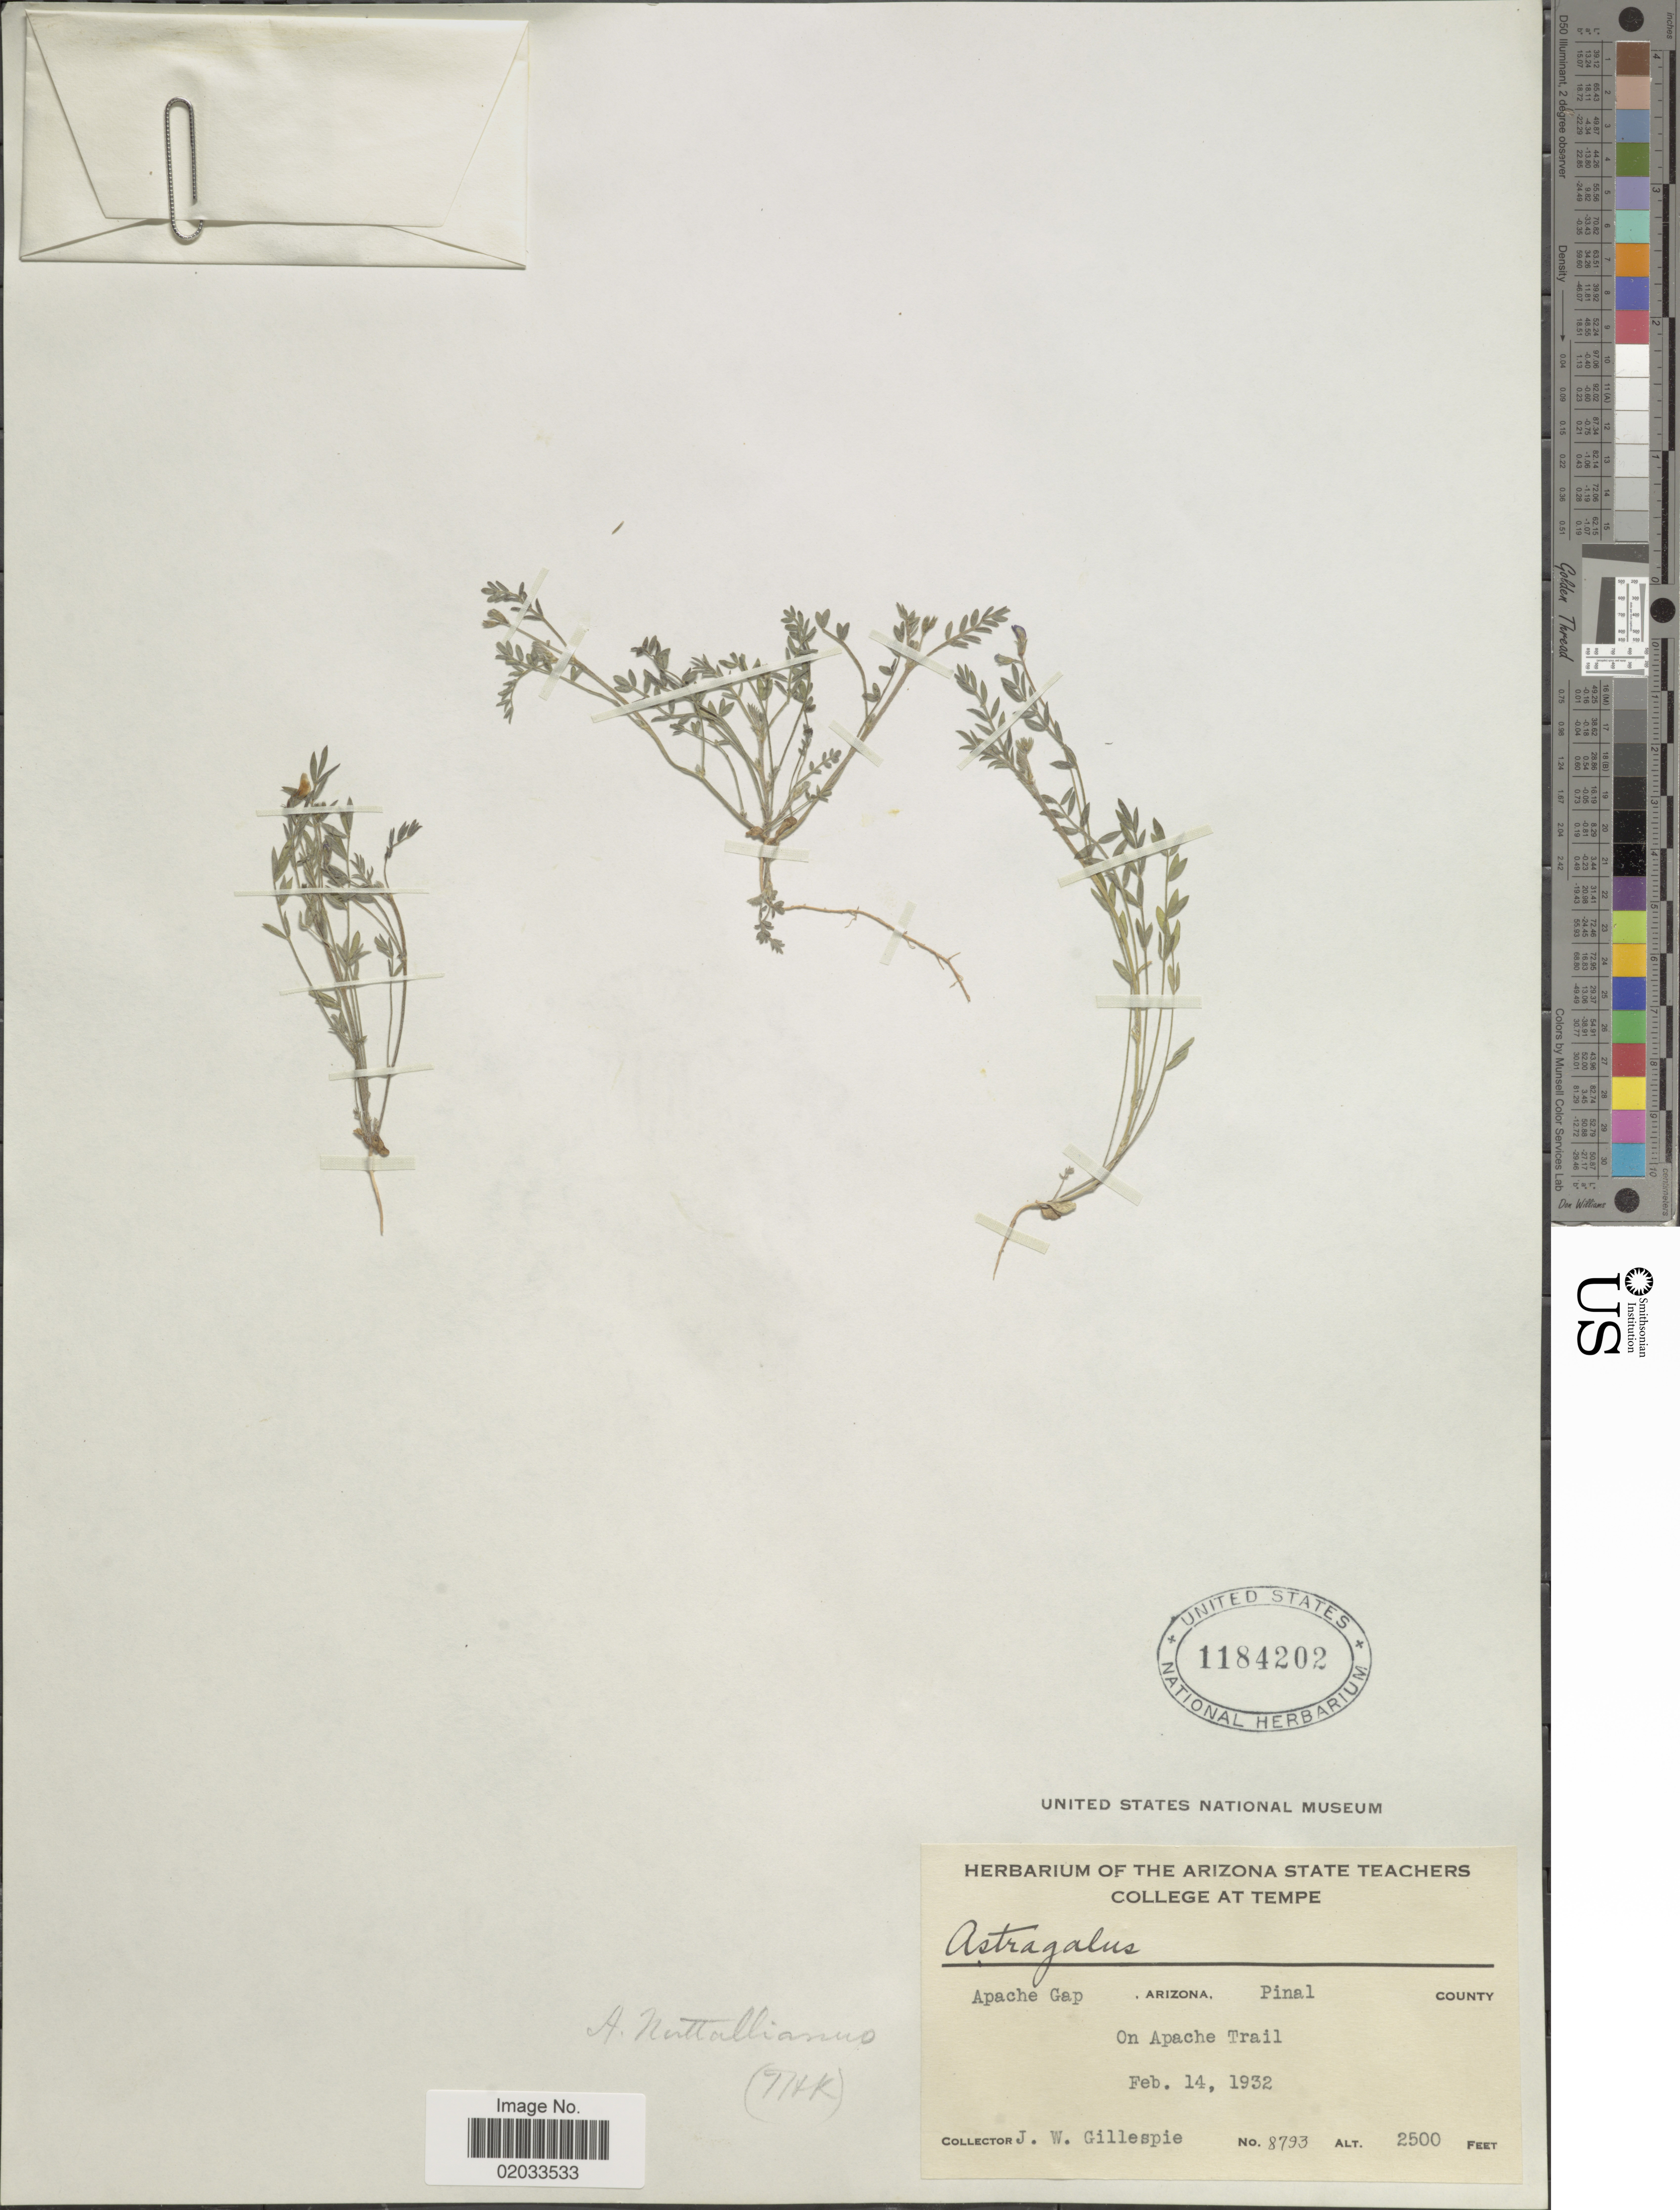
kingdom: Plantae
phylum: Tracheophyta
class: Magnoliopsida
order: Fabales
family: Fabaceae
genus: Astragalus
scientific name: Astragalus emoryanus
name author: (Rydb.) Cory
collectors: J. W. Gillespie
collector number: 8793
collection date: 1932-02-14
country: United States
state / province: Arizona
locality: Apache Gap, Pinal County, on Apache Trail.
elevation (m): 762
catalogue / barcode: US 1184202